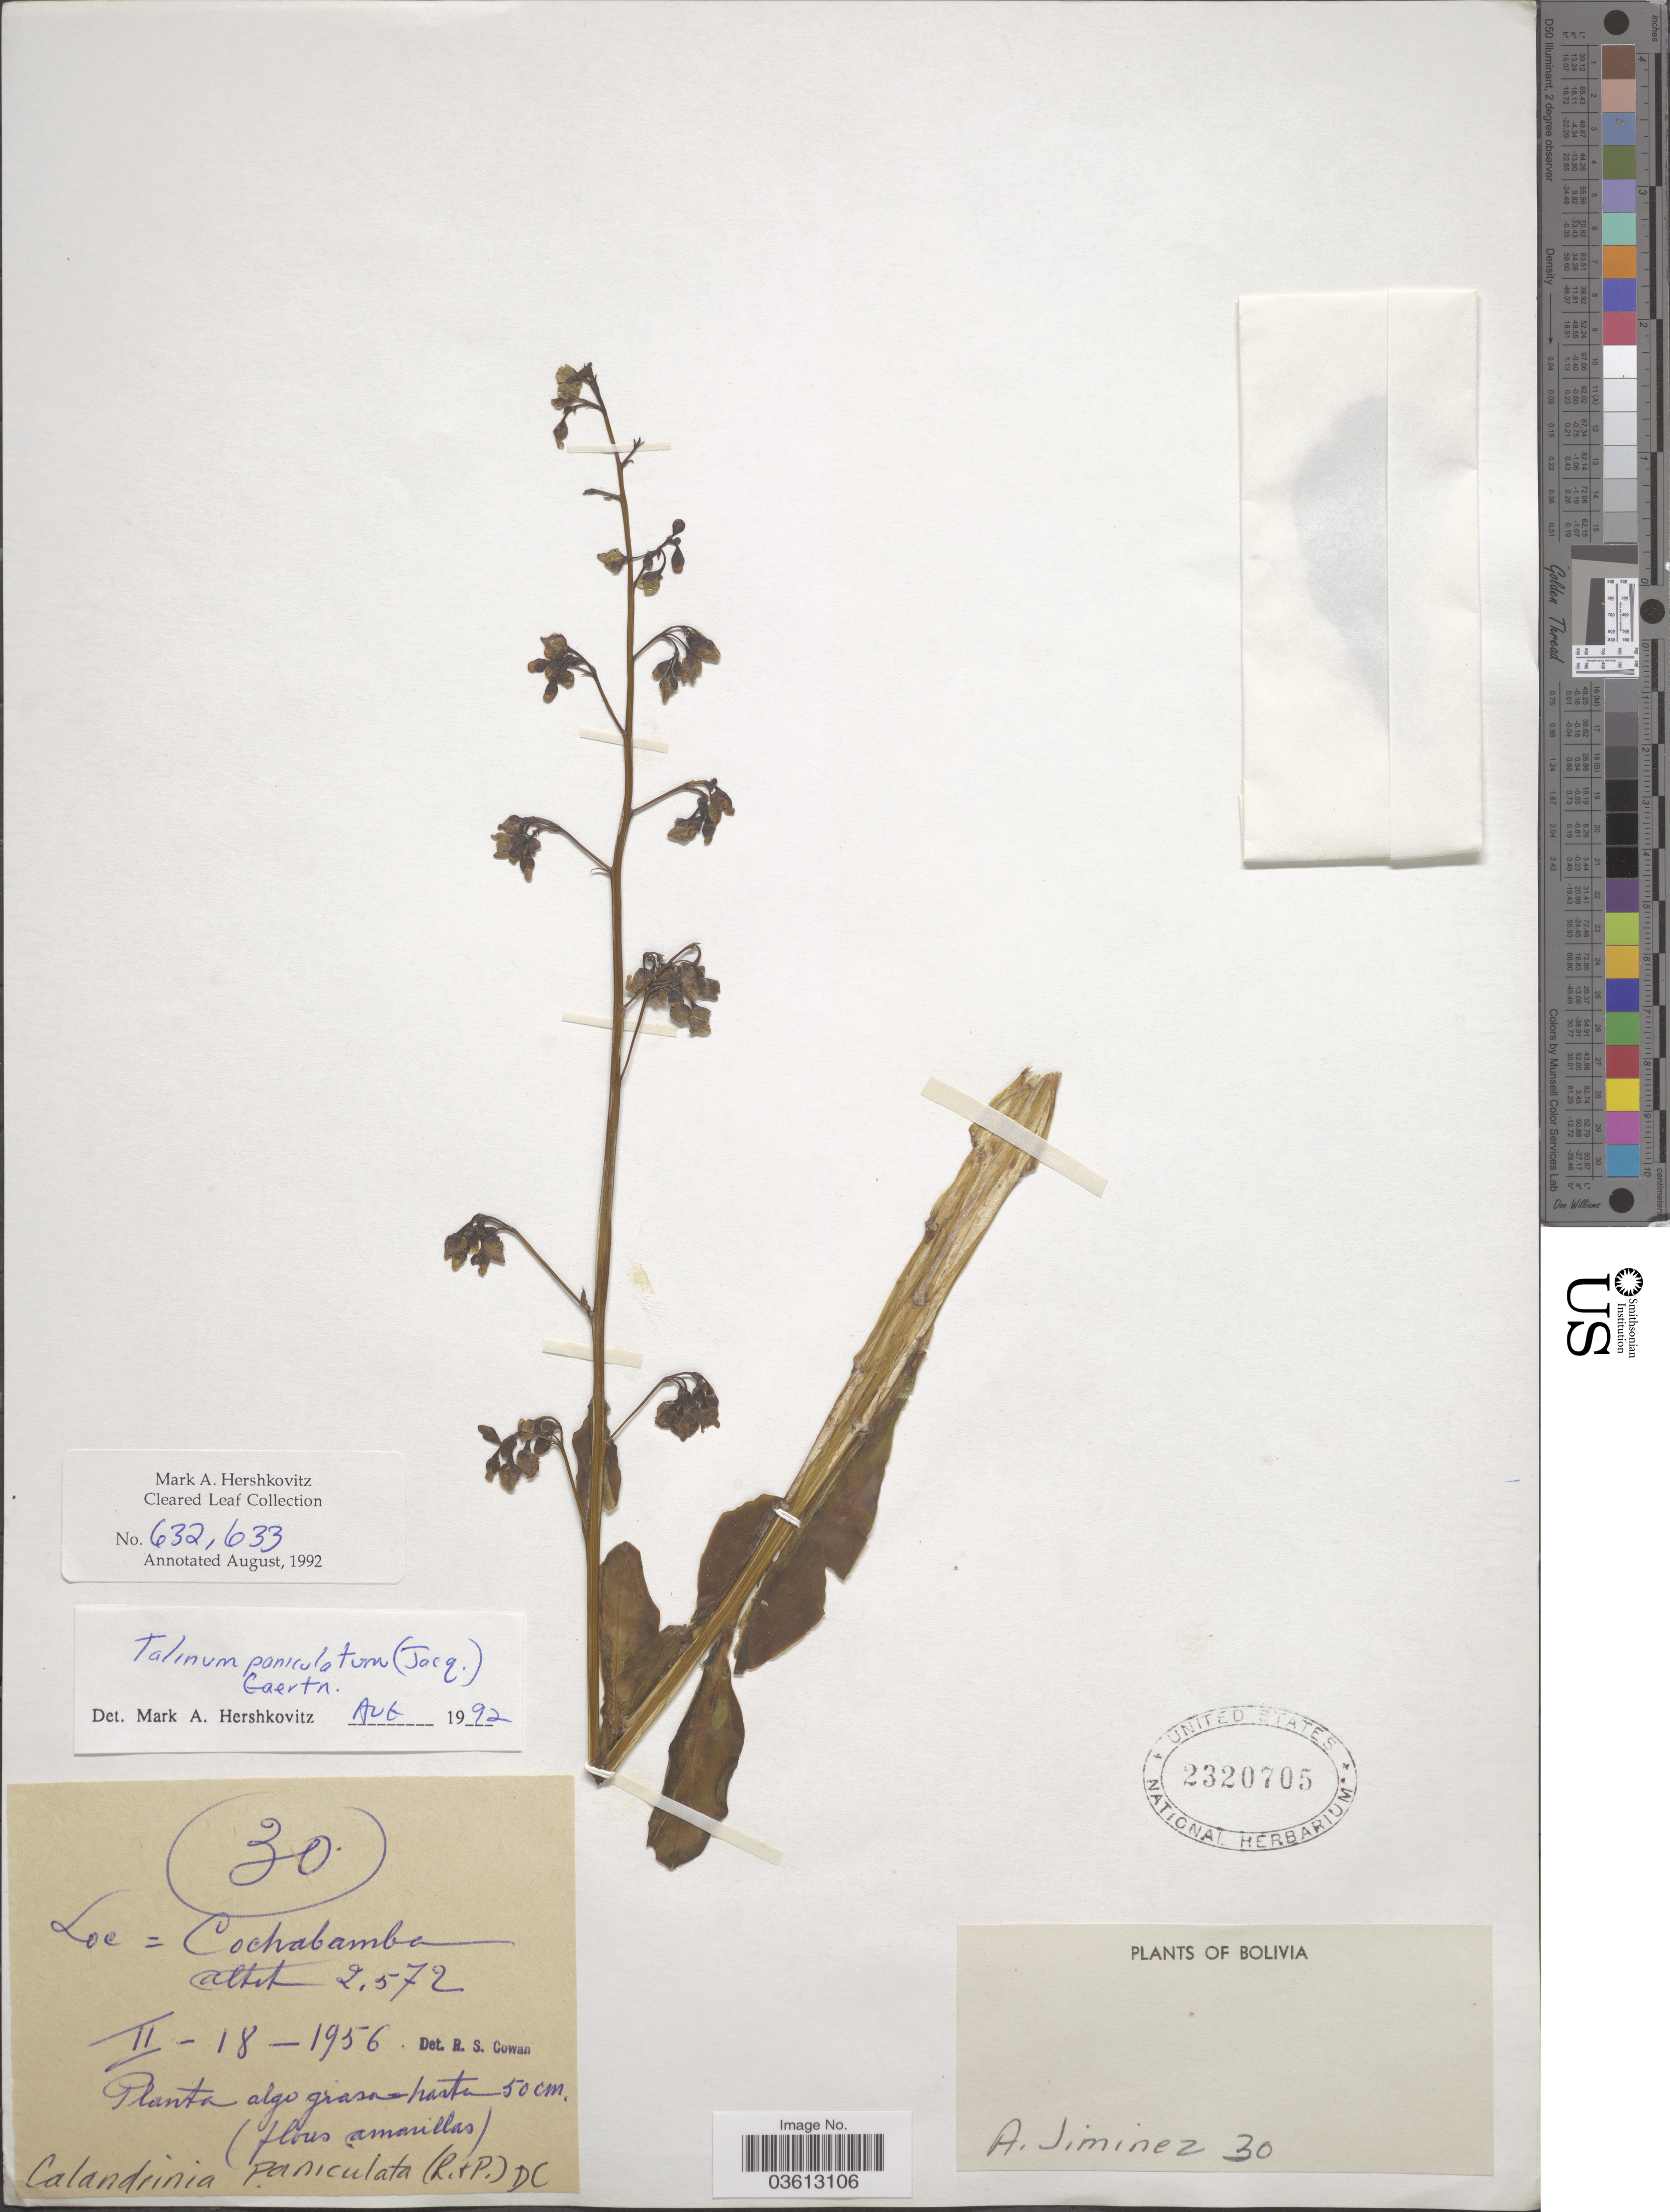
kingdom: Plantae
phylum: Tracheophyta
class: Magnoliopsida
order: Caryophyllales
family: Talinaceae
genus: Talinum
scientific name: Talinum paniculatum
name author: (Jacq.) Gaertn.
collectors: A. Jimenez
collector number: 30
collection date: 1956-02-18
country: Bolivia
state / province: Cochabamba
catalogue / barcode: US 2320705